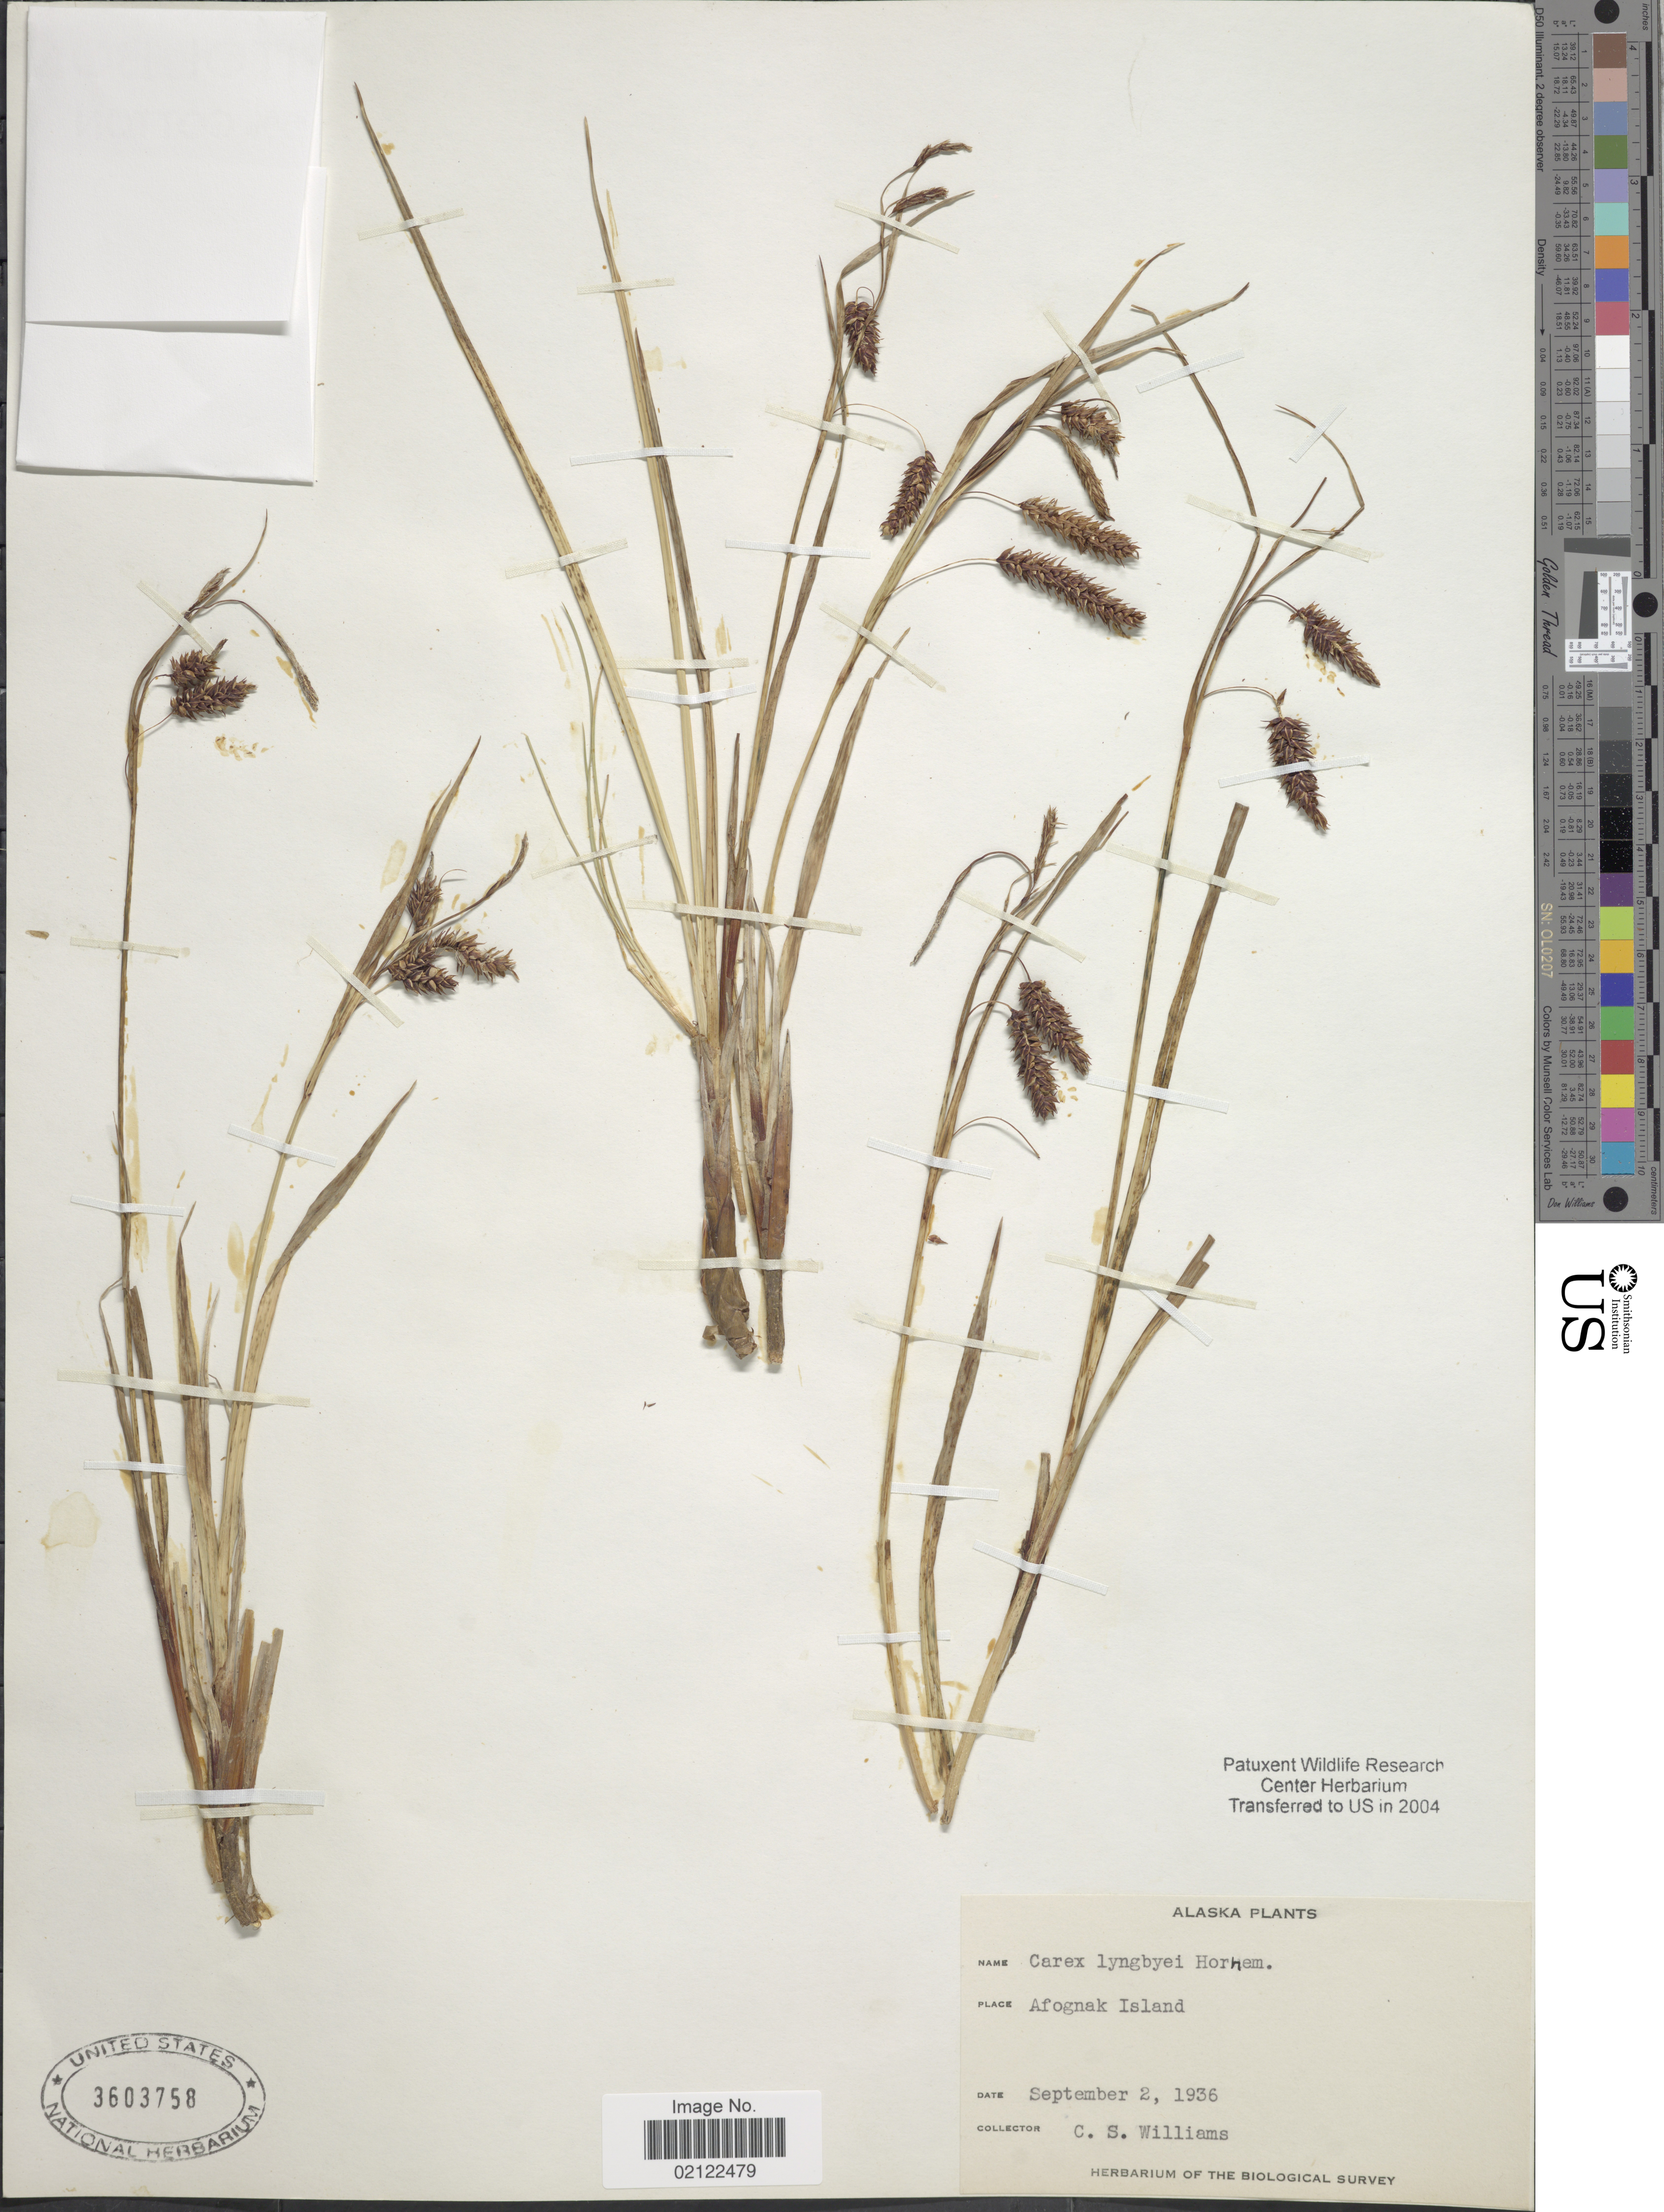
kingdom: Plantae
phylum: Tracheophyta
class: Liliopsida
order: Poales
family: Cyperaceae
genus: Carex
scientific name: Carex lyngbyei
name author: Hornem.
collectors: C. Williams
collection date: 1936-09-02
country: United States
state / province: Alaska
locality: Afognak Island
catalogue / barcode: US 3603758